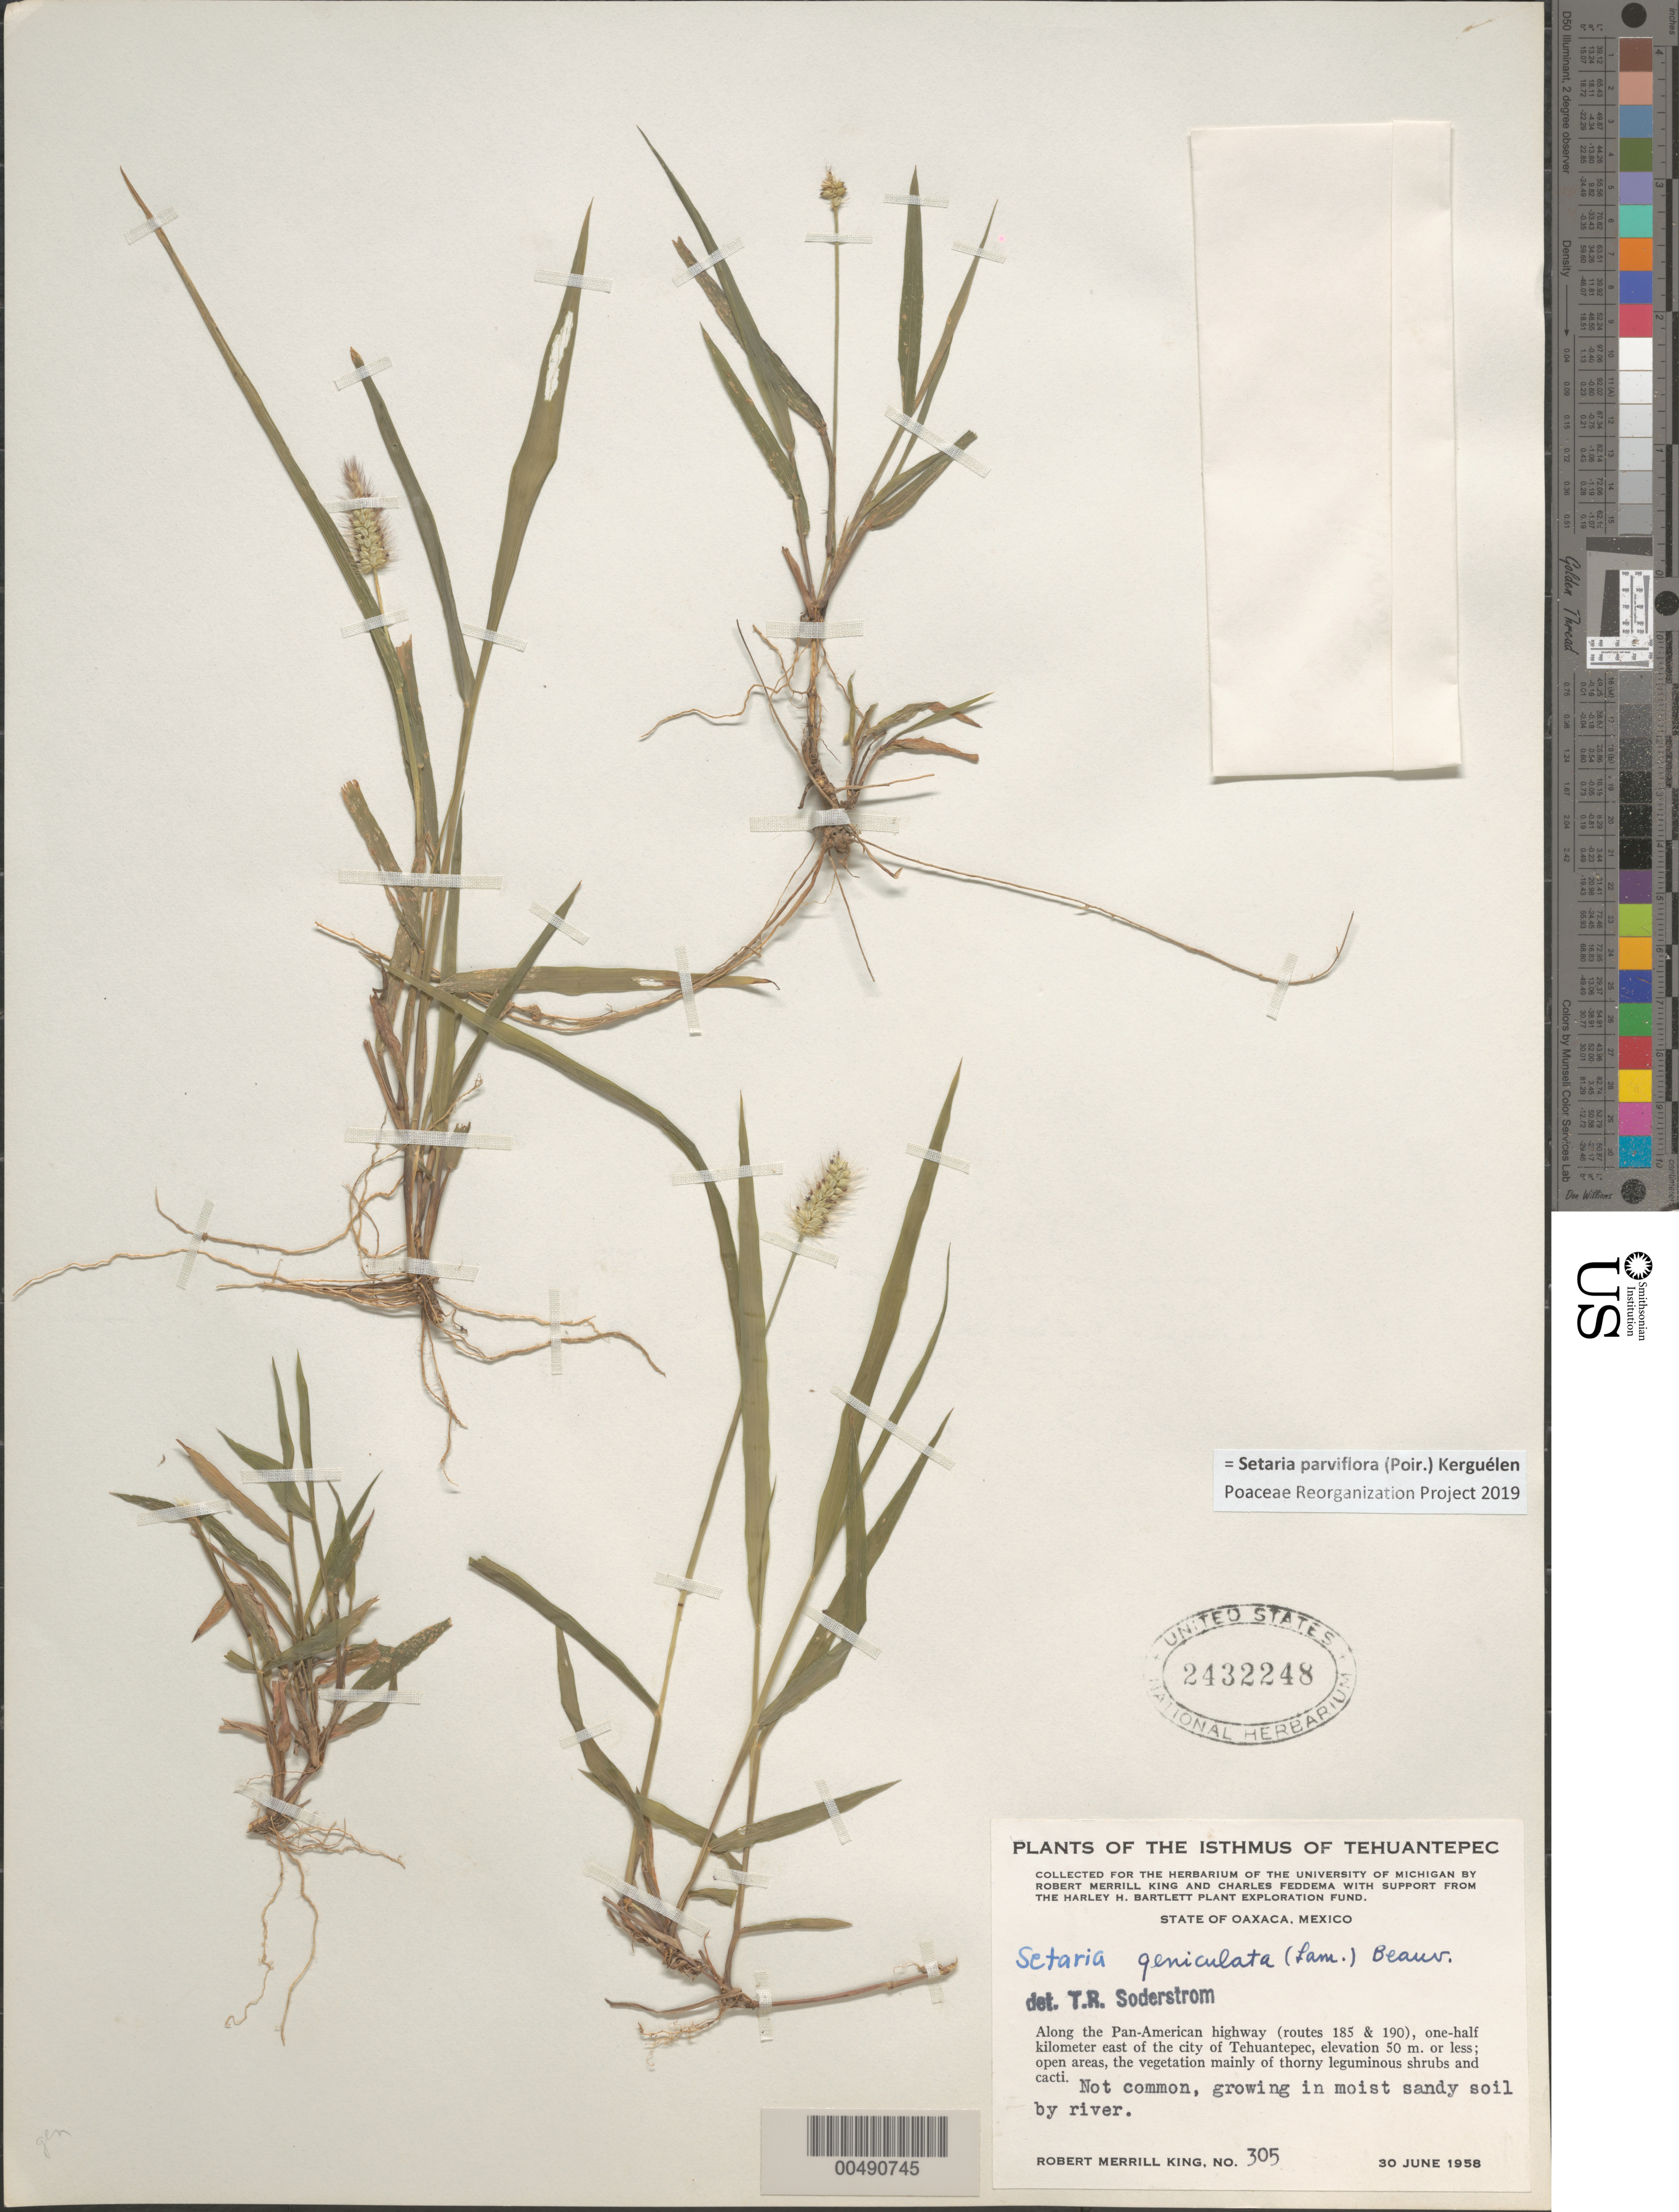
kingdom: Plantae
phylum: Tracheophyta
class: Liliopsida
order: Poales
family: Poaceae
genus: Setaria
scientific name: Setaria parviflora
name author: (Poir.) Kerguélen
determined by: Poaceae Reorganization Project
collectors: R. M. King & C. Feddema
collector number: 305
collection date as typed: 30 Jun 1958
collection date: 1958-06-30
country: Mexico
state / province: Oaxaca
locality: Isthmus of Tehuantepec, along the Pan-American Hwy (routes 185 & 190), 0.5 km E of the city of Tehuantepec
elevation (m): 0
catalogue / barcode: US 2432248